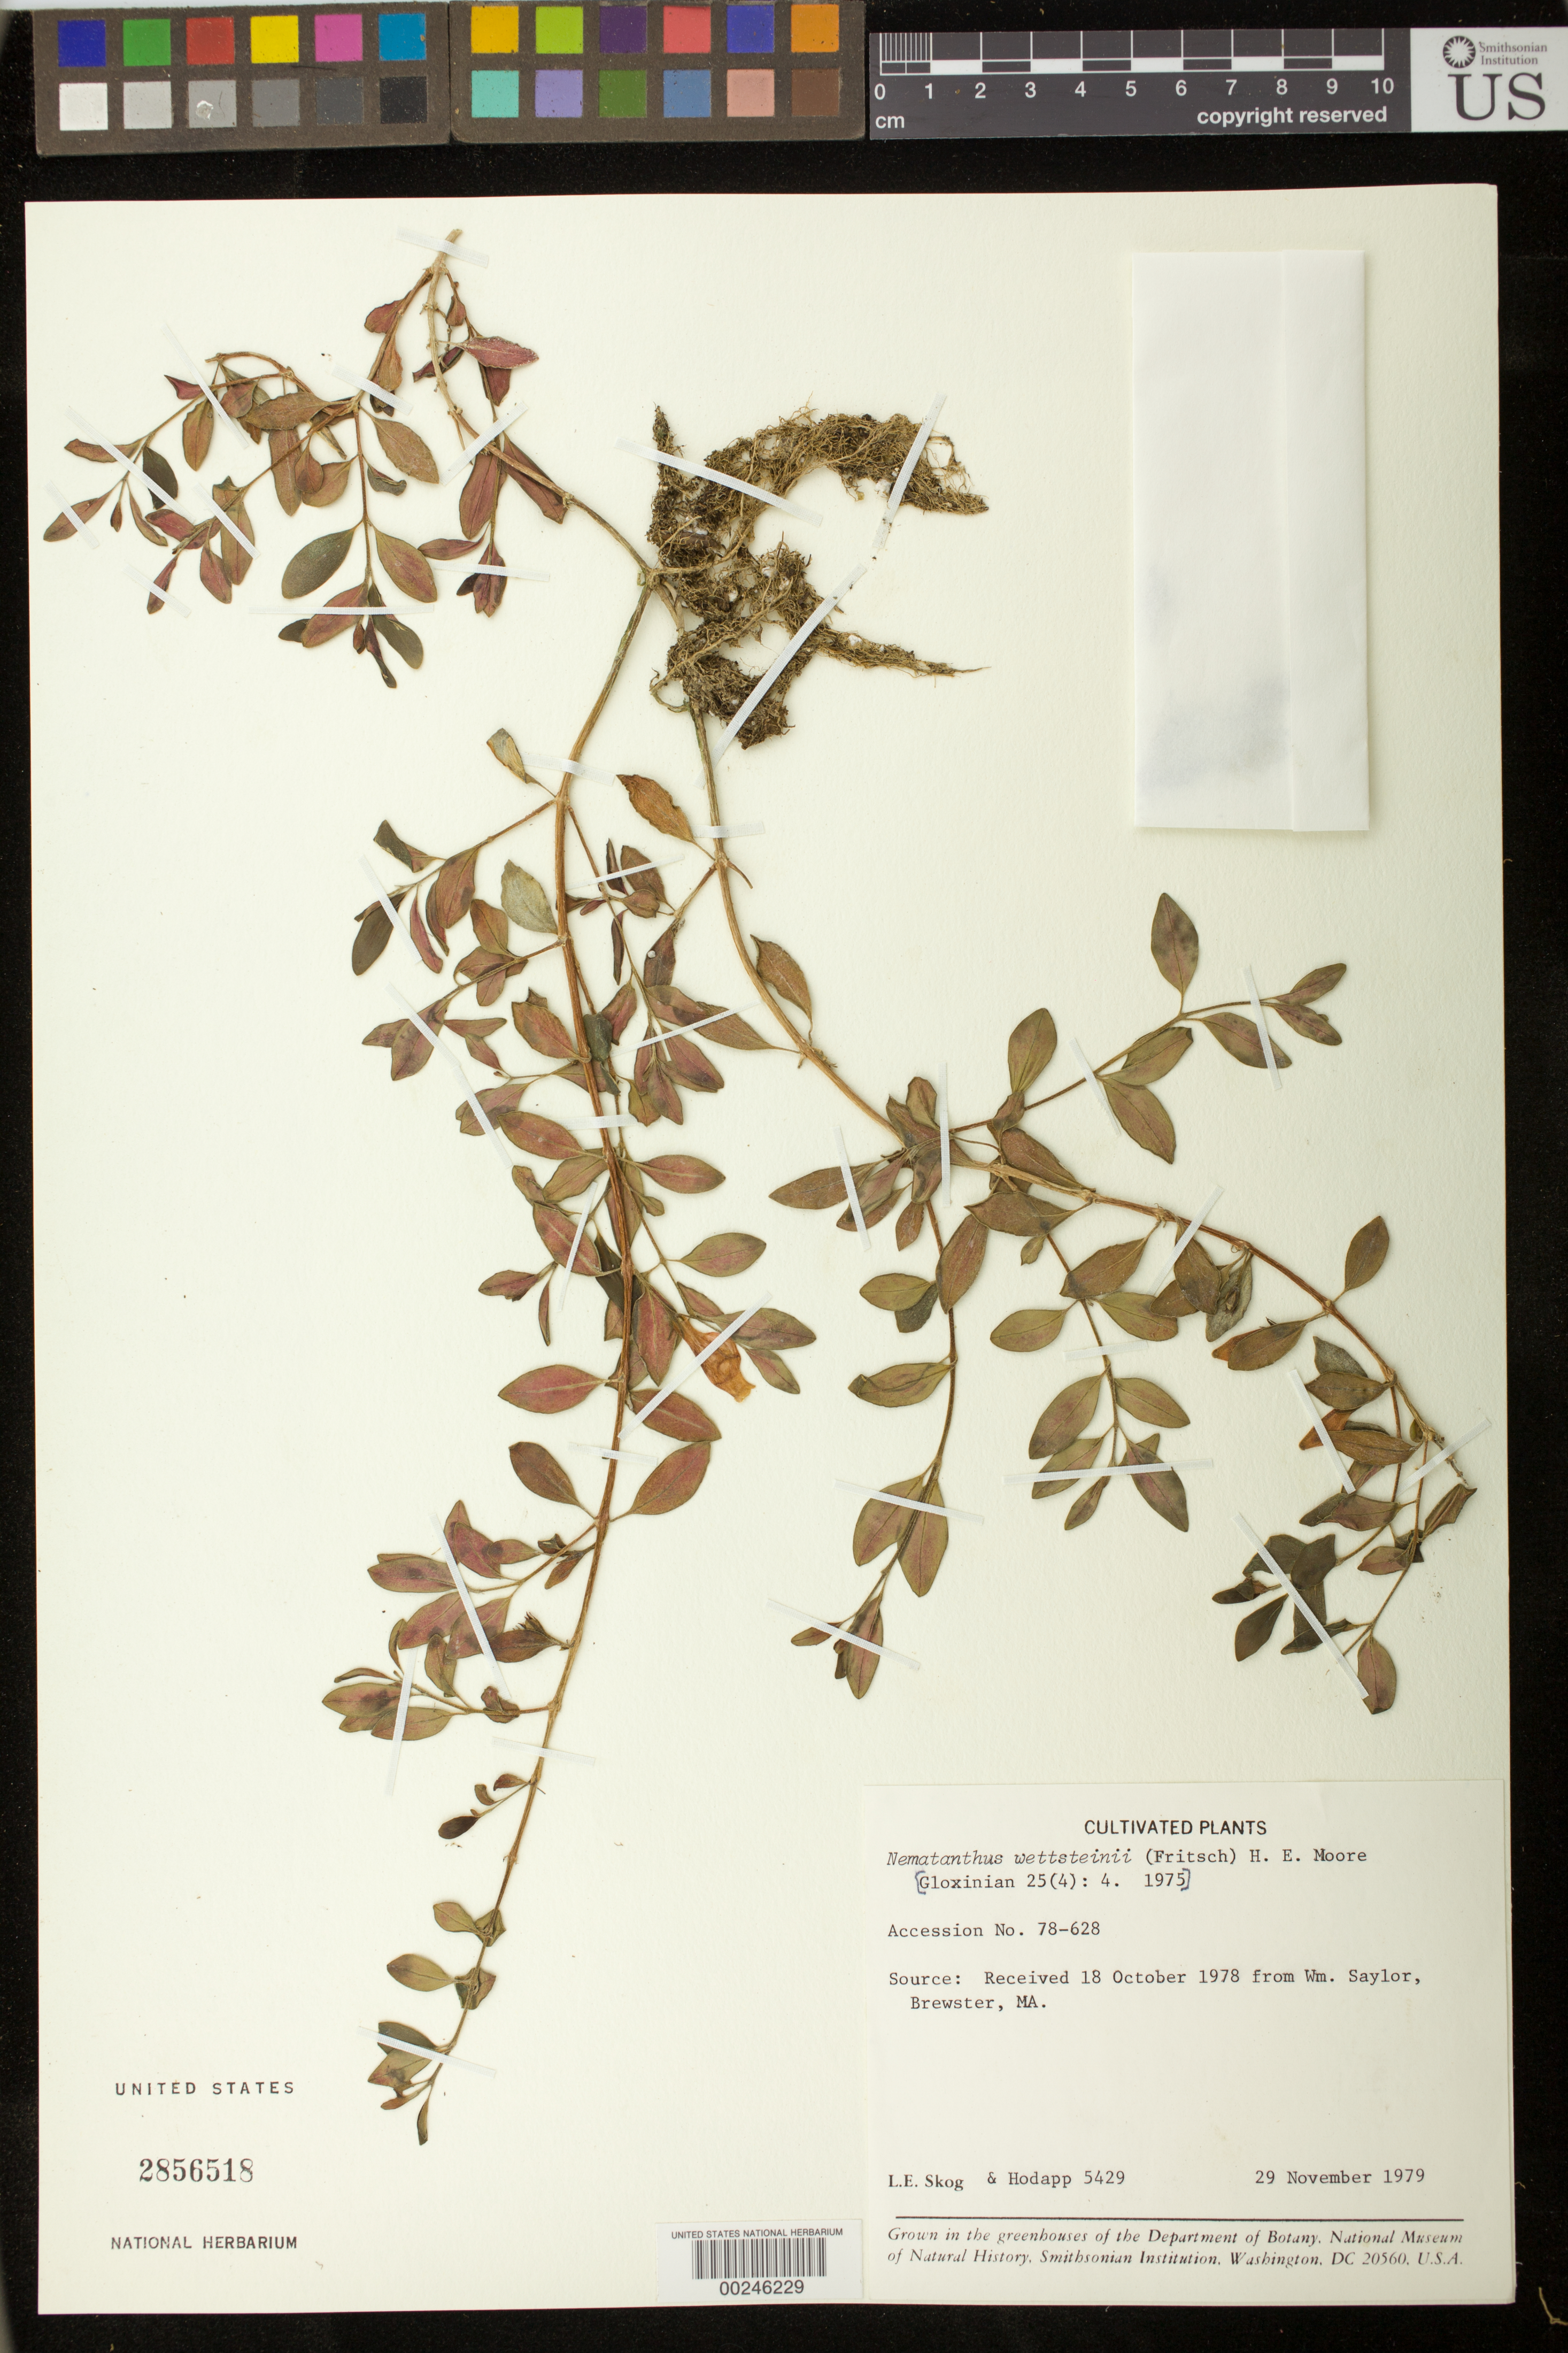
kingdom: Plantae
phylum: Tracheophyta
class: Magnoliopsida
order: Lamiales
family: Gesneriaceae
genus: Nematanthus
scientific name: Nematanthus wettsteinii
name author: (Fritsch) H.E. Moore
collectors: L. E. Skog & S. Hodapp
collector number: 5429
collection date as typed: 29 Nov 1979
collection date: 1979-11-29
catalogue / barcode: US 2856518